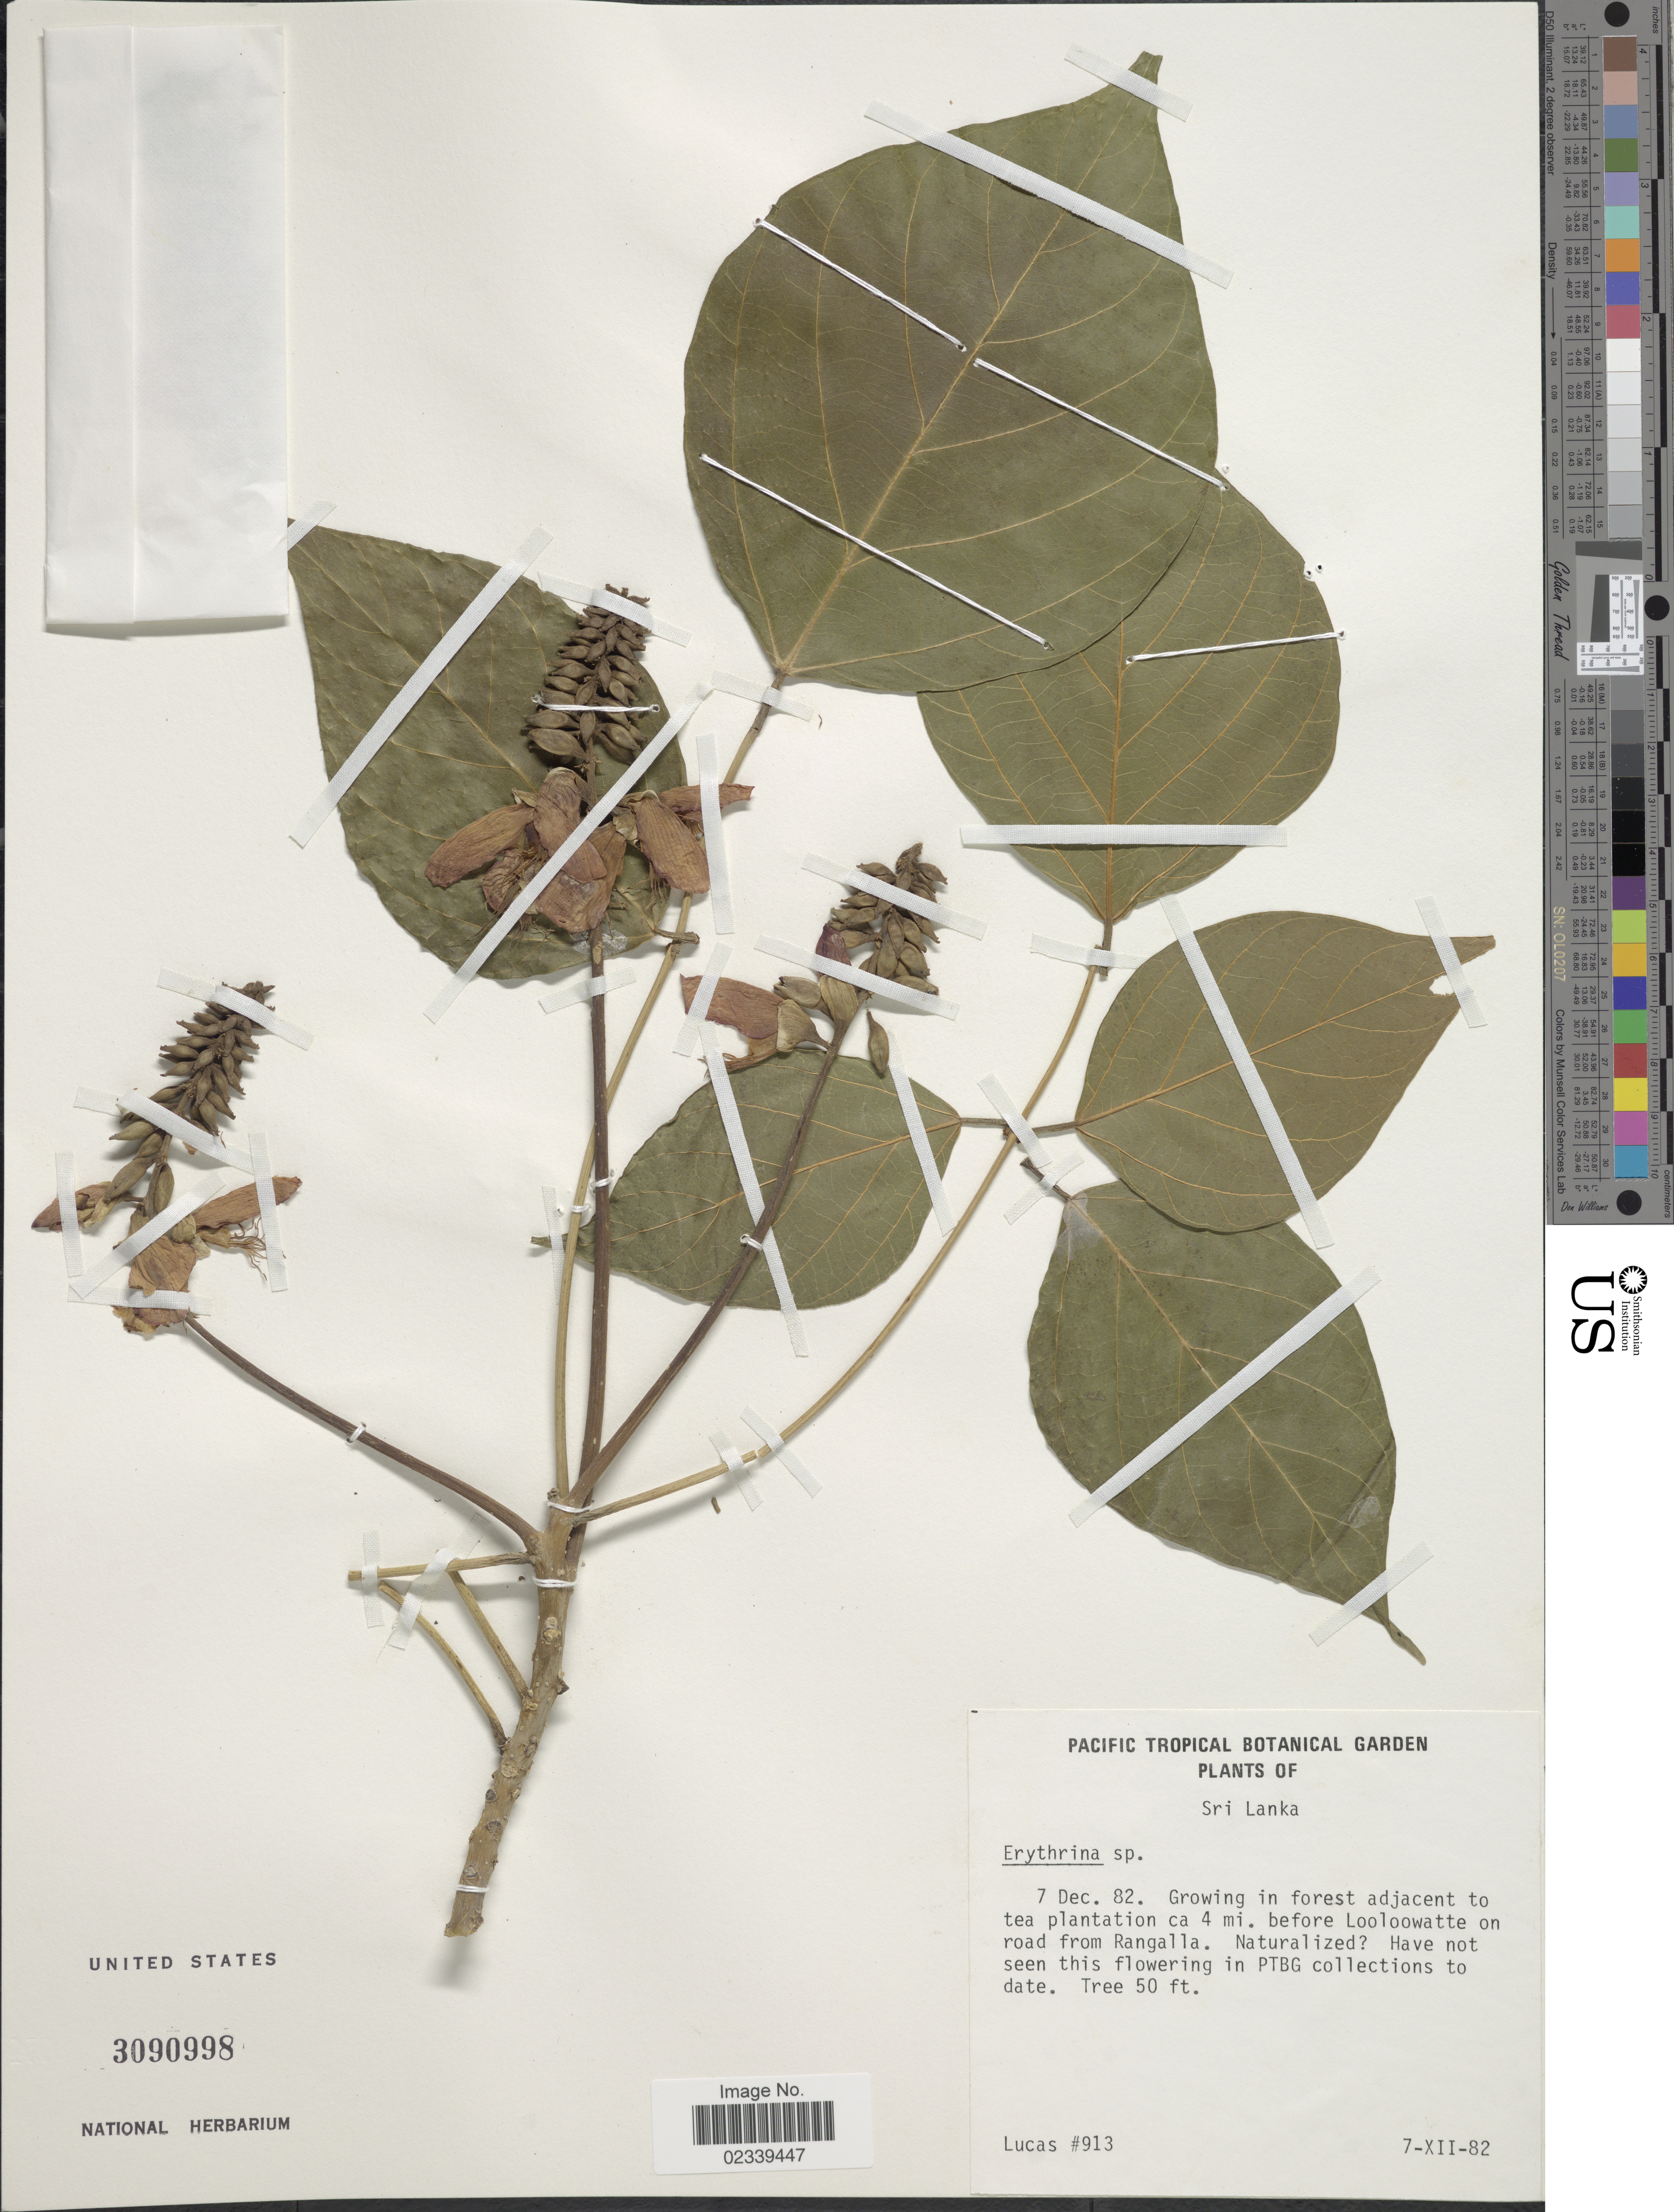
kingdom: Plantae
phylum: Tracheophyta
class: Magnoliopsida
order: Fabales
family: Fabaceae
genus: Erythrina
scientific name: Erythrina stricta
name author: Roxb.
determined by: Egan, Ashley N., (US), Smithsonian Institution - National Museum of Natural History (UNITED STATES)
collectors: Lucas, --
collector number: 913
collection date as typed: Transcribed d/m/y: 7/12/82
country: Sri Lanka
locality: In forest adjacent to tea plantation ca 4 mi. before Looloowatte on road from Rangalla.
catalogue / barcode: US 3090998